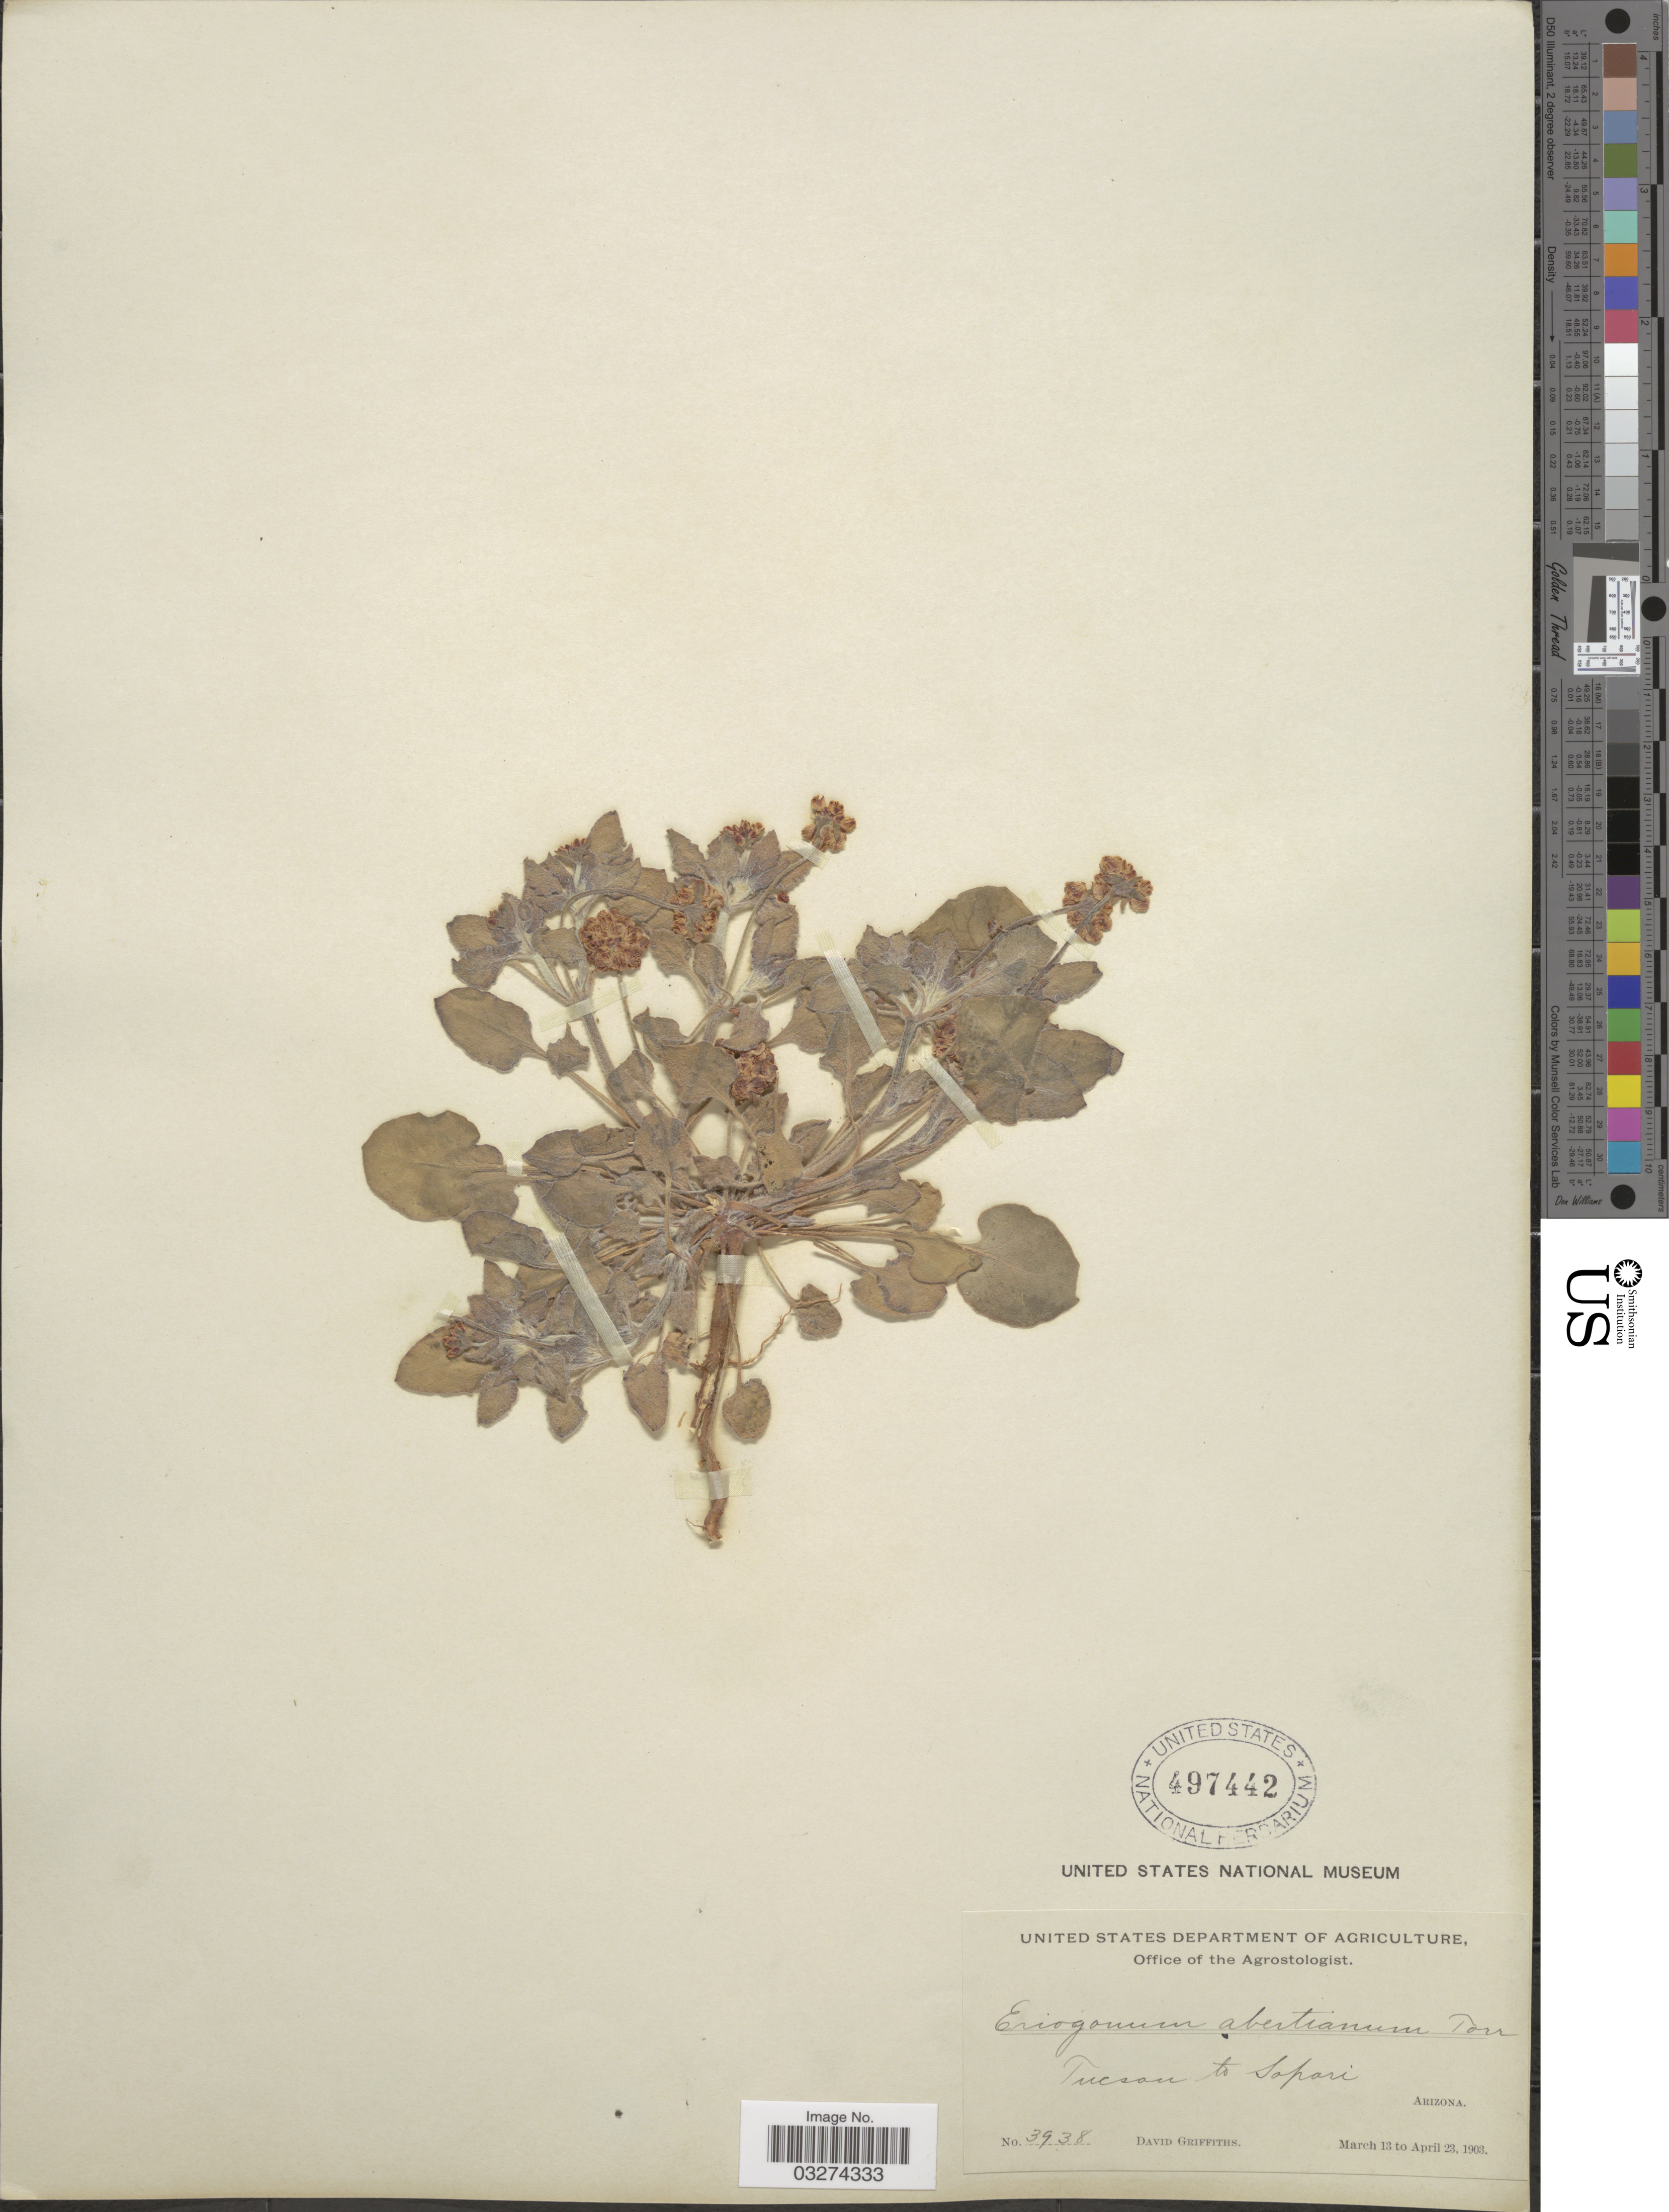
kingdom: Plantae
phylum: Tracheophyta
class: Magnoliopsida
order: Caryophyllales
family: Polygonaceae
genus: Eriogonum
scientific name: Eriogonum abertianum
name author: Torr.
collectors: D. Griffiths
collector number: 3938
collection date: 1903-03-13/1903-04-23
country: United States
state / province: Arizona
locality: Tuscan to Sopari.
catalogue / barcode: US 497442